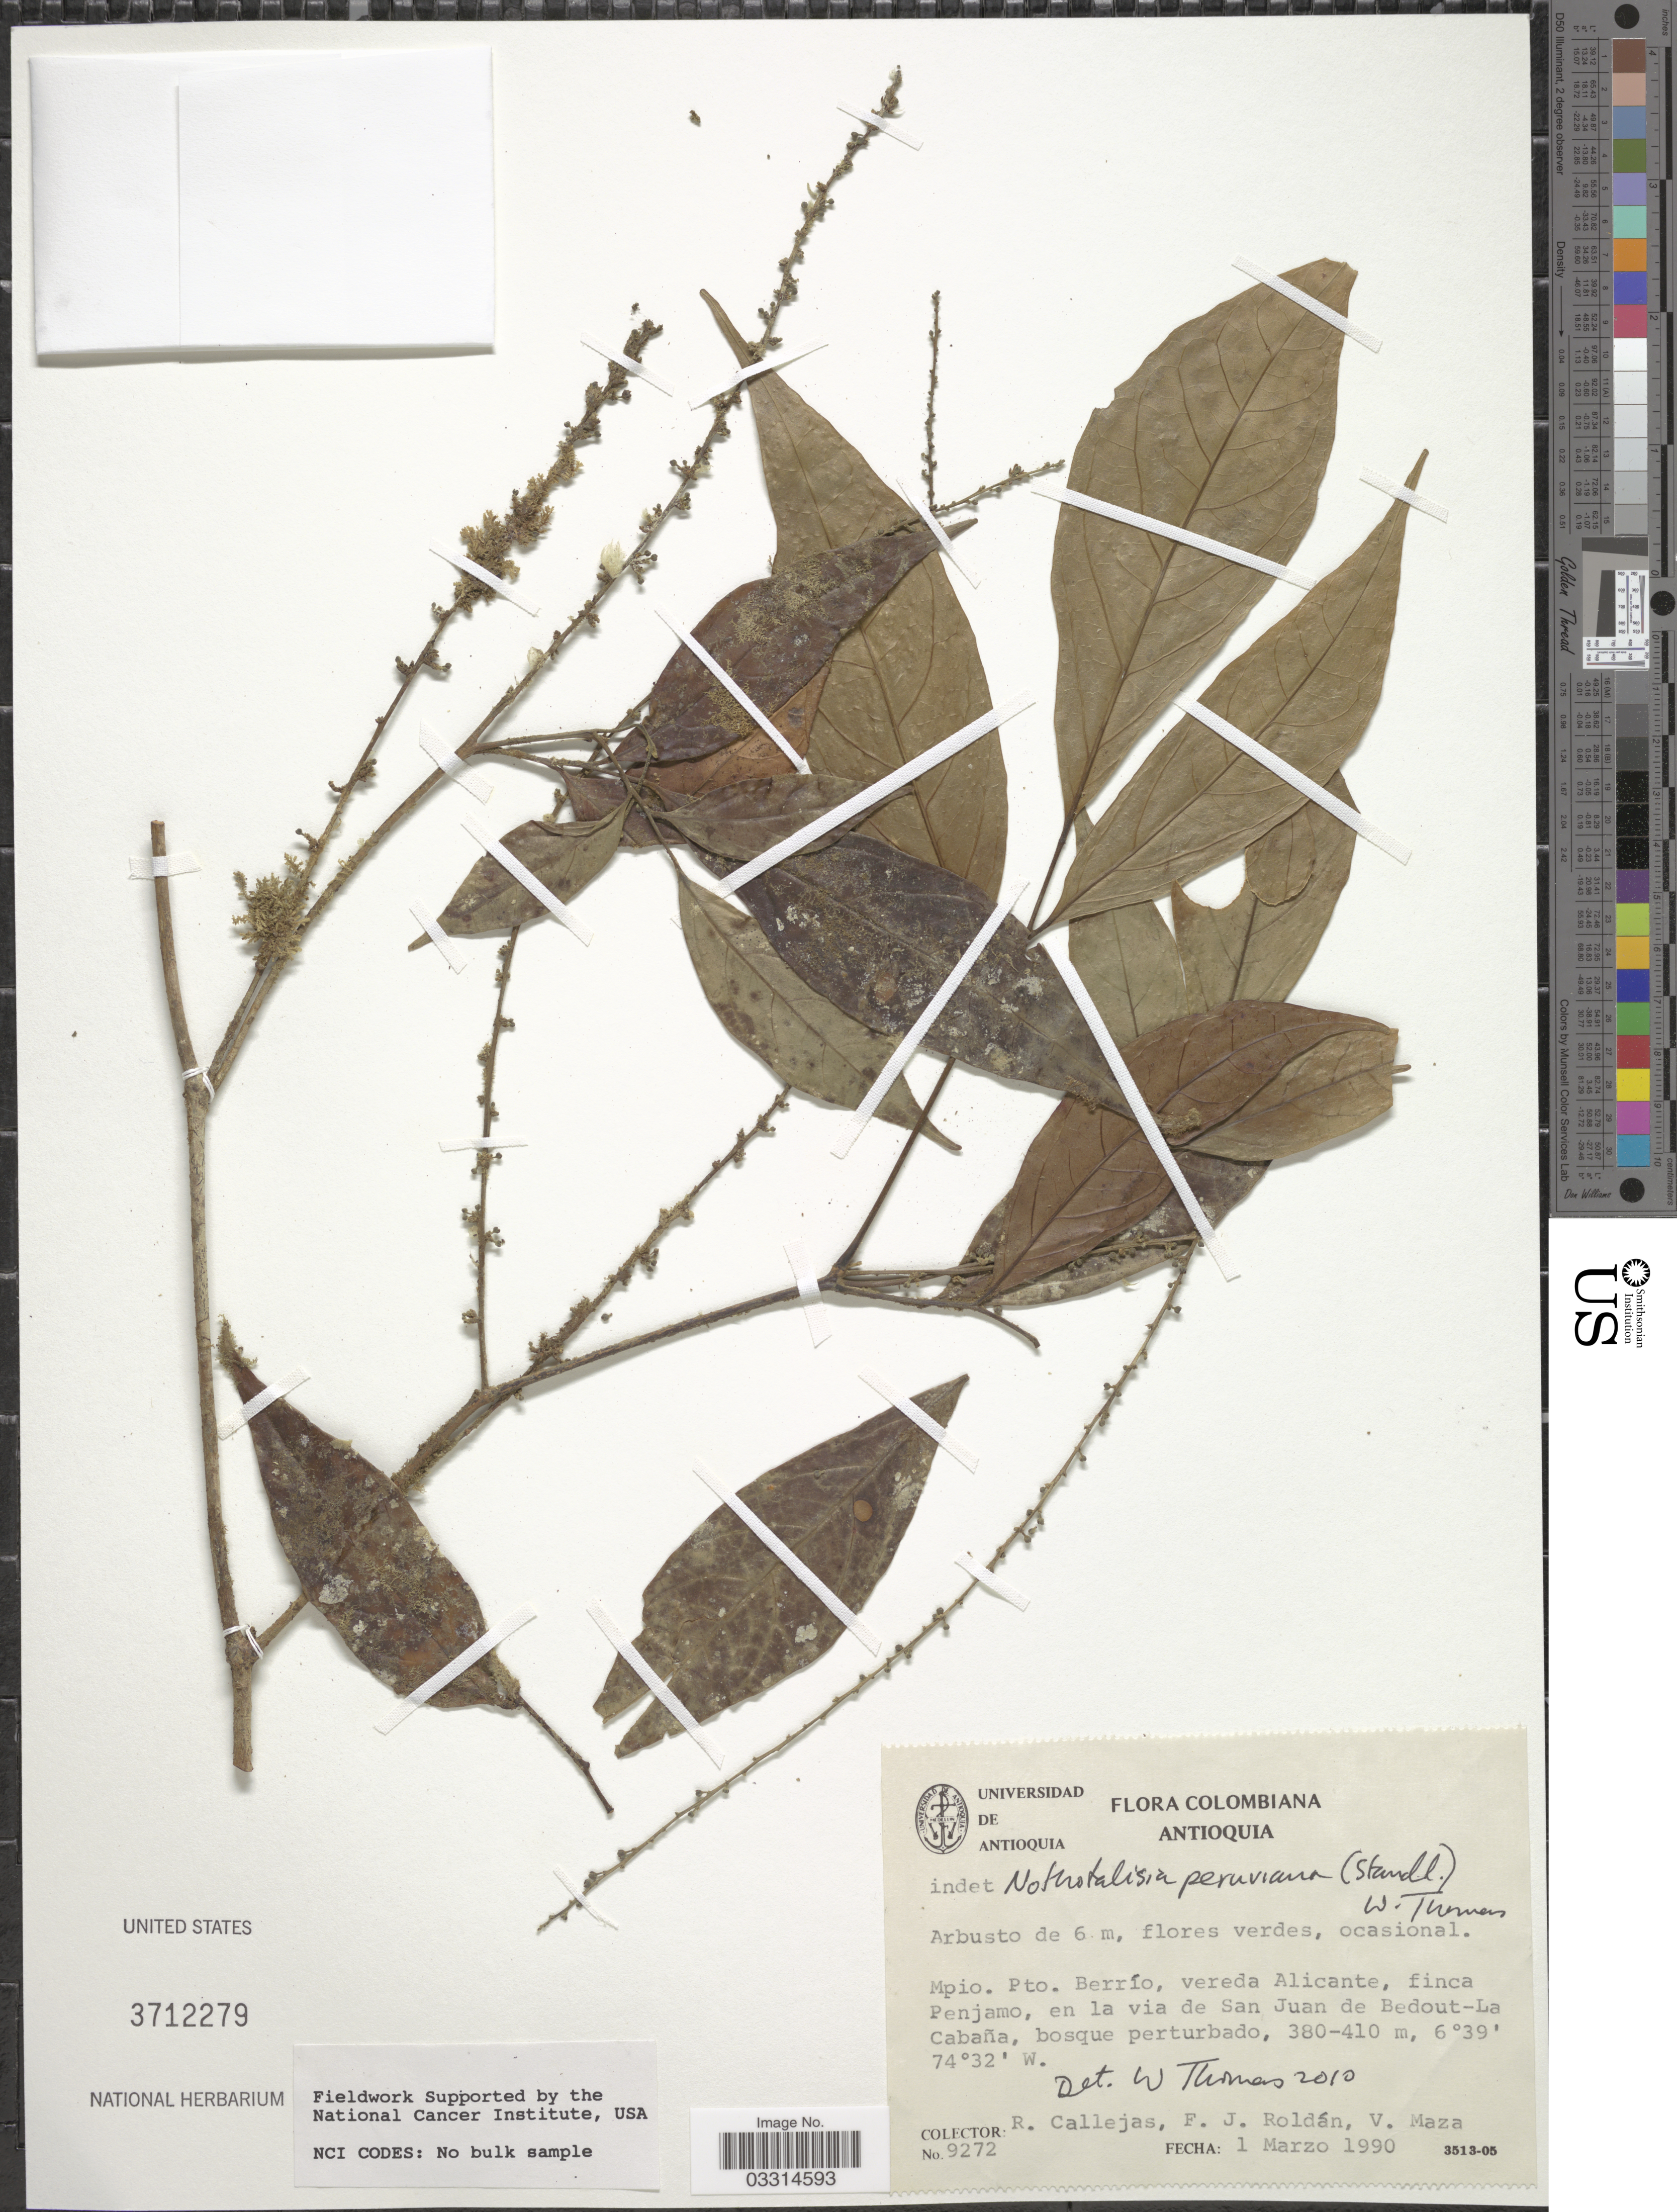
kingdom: Plantae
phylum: Tracheophyta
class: Magnoliopsida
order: Picramniales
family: Picramniaceae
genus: Nothotalisia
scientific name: Nothotalisia peruviana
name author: (Standl.) W.W. Thomas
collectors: R. Callejas, F. J. Roldán & V. Maza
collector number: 9272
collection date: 1990-03-01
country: Colombia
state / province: Antioquia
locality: Mpio. Pto. Berrío, vereda Alicante, finca Penjamo, en la via de San Juan de Bedout-La Cabaña.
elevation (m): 380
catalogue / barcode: US 3712279